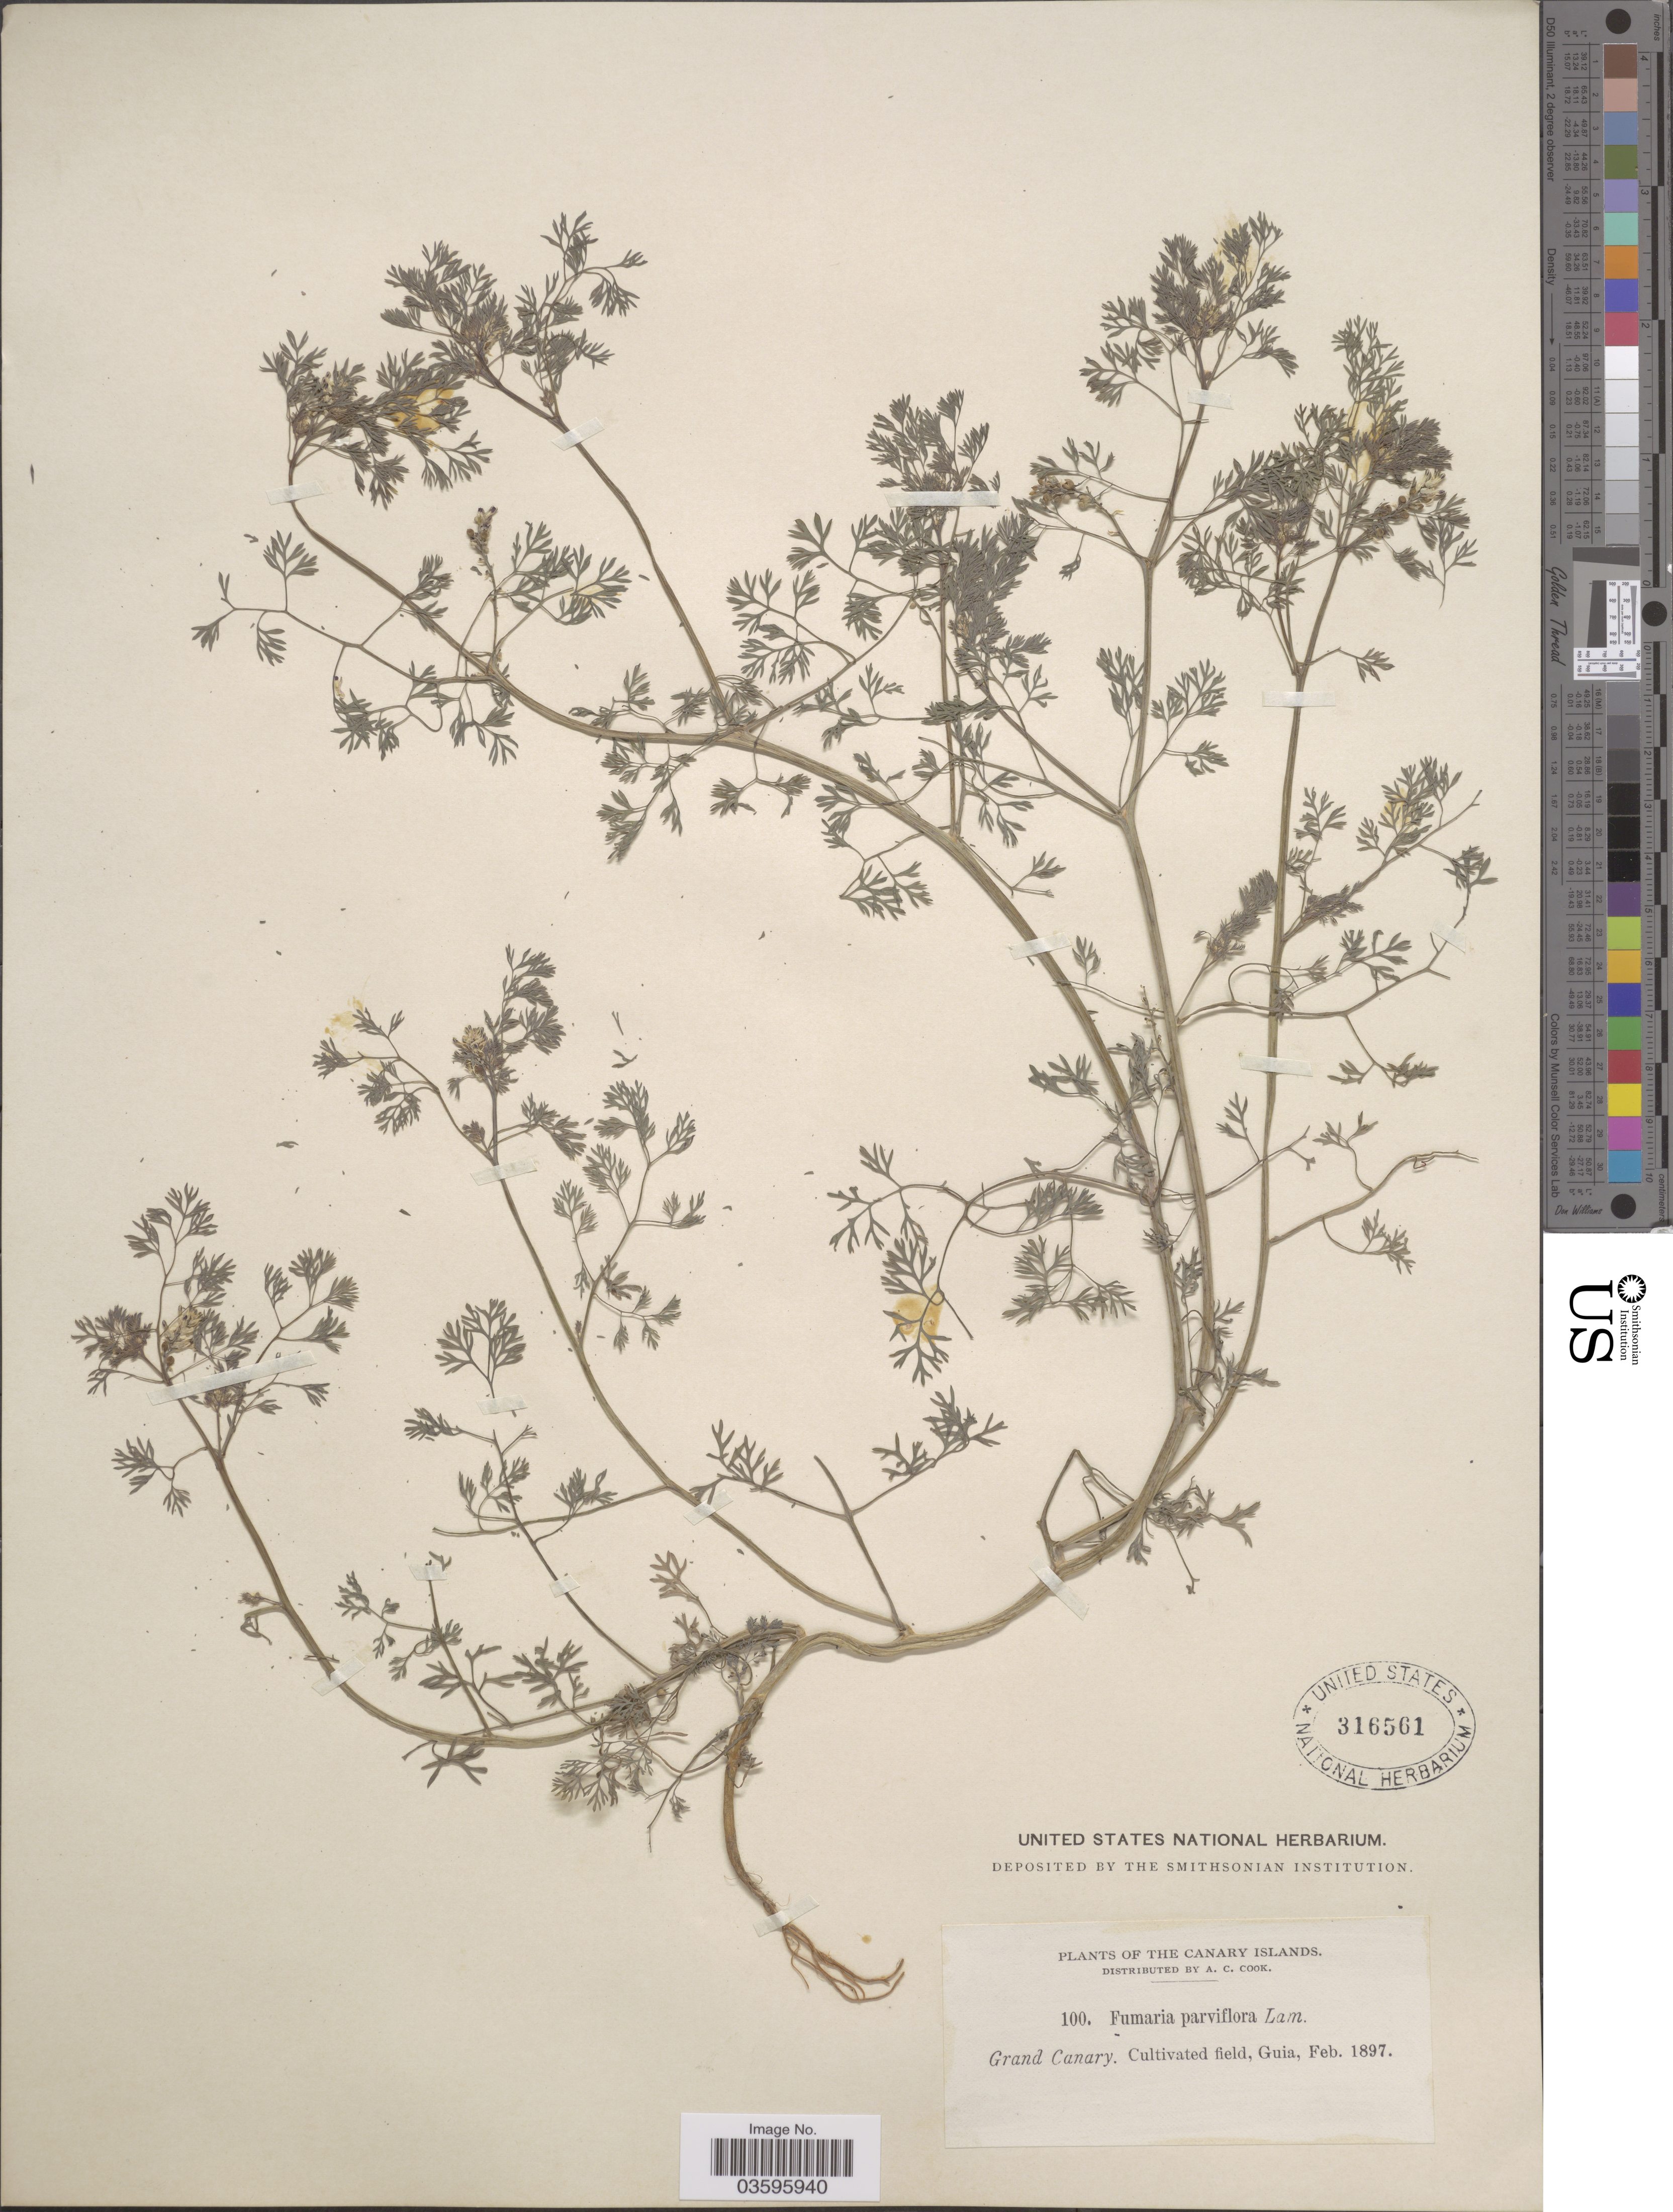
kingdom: Plantae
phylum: Tracheophyta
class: Magnoliopsida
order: Ranunculales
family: Papaveraceae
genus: Fumaria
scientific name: Fumaria parviflora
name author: Lam.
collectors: A. Cook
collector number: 100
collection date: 1897-02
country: Spain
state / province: Canarias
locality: The Canary Islands. Grand Canary. Cultivated field, Guia.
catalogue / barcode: US 316561